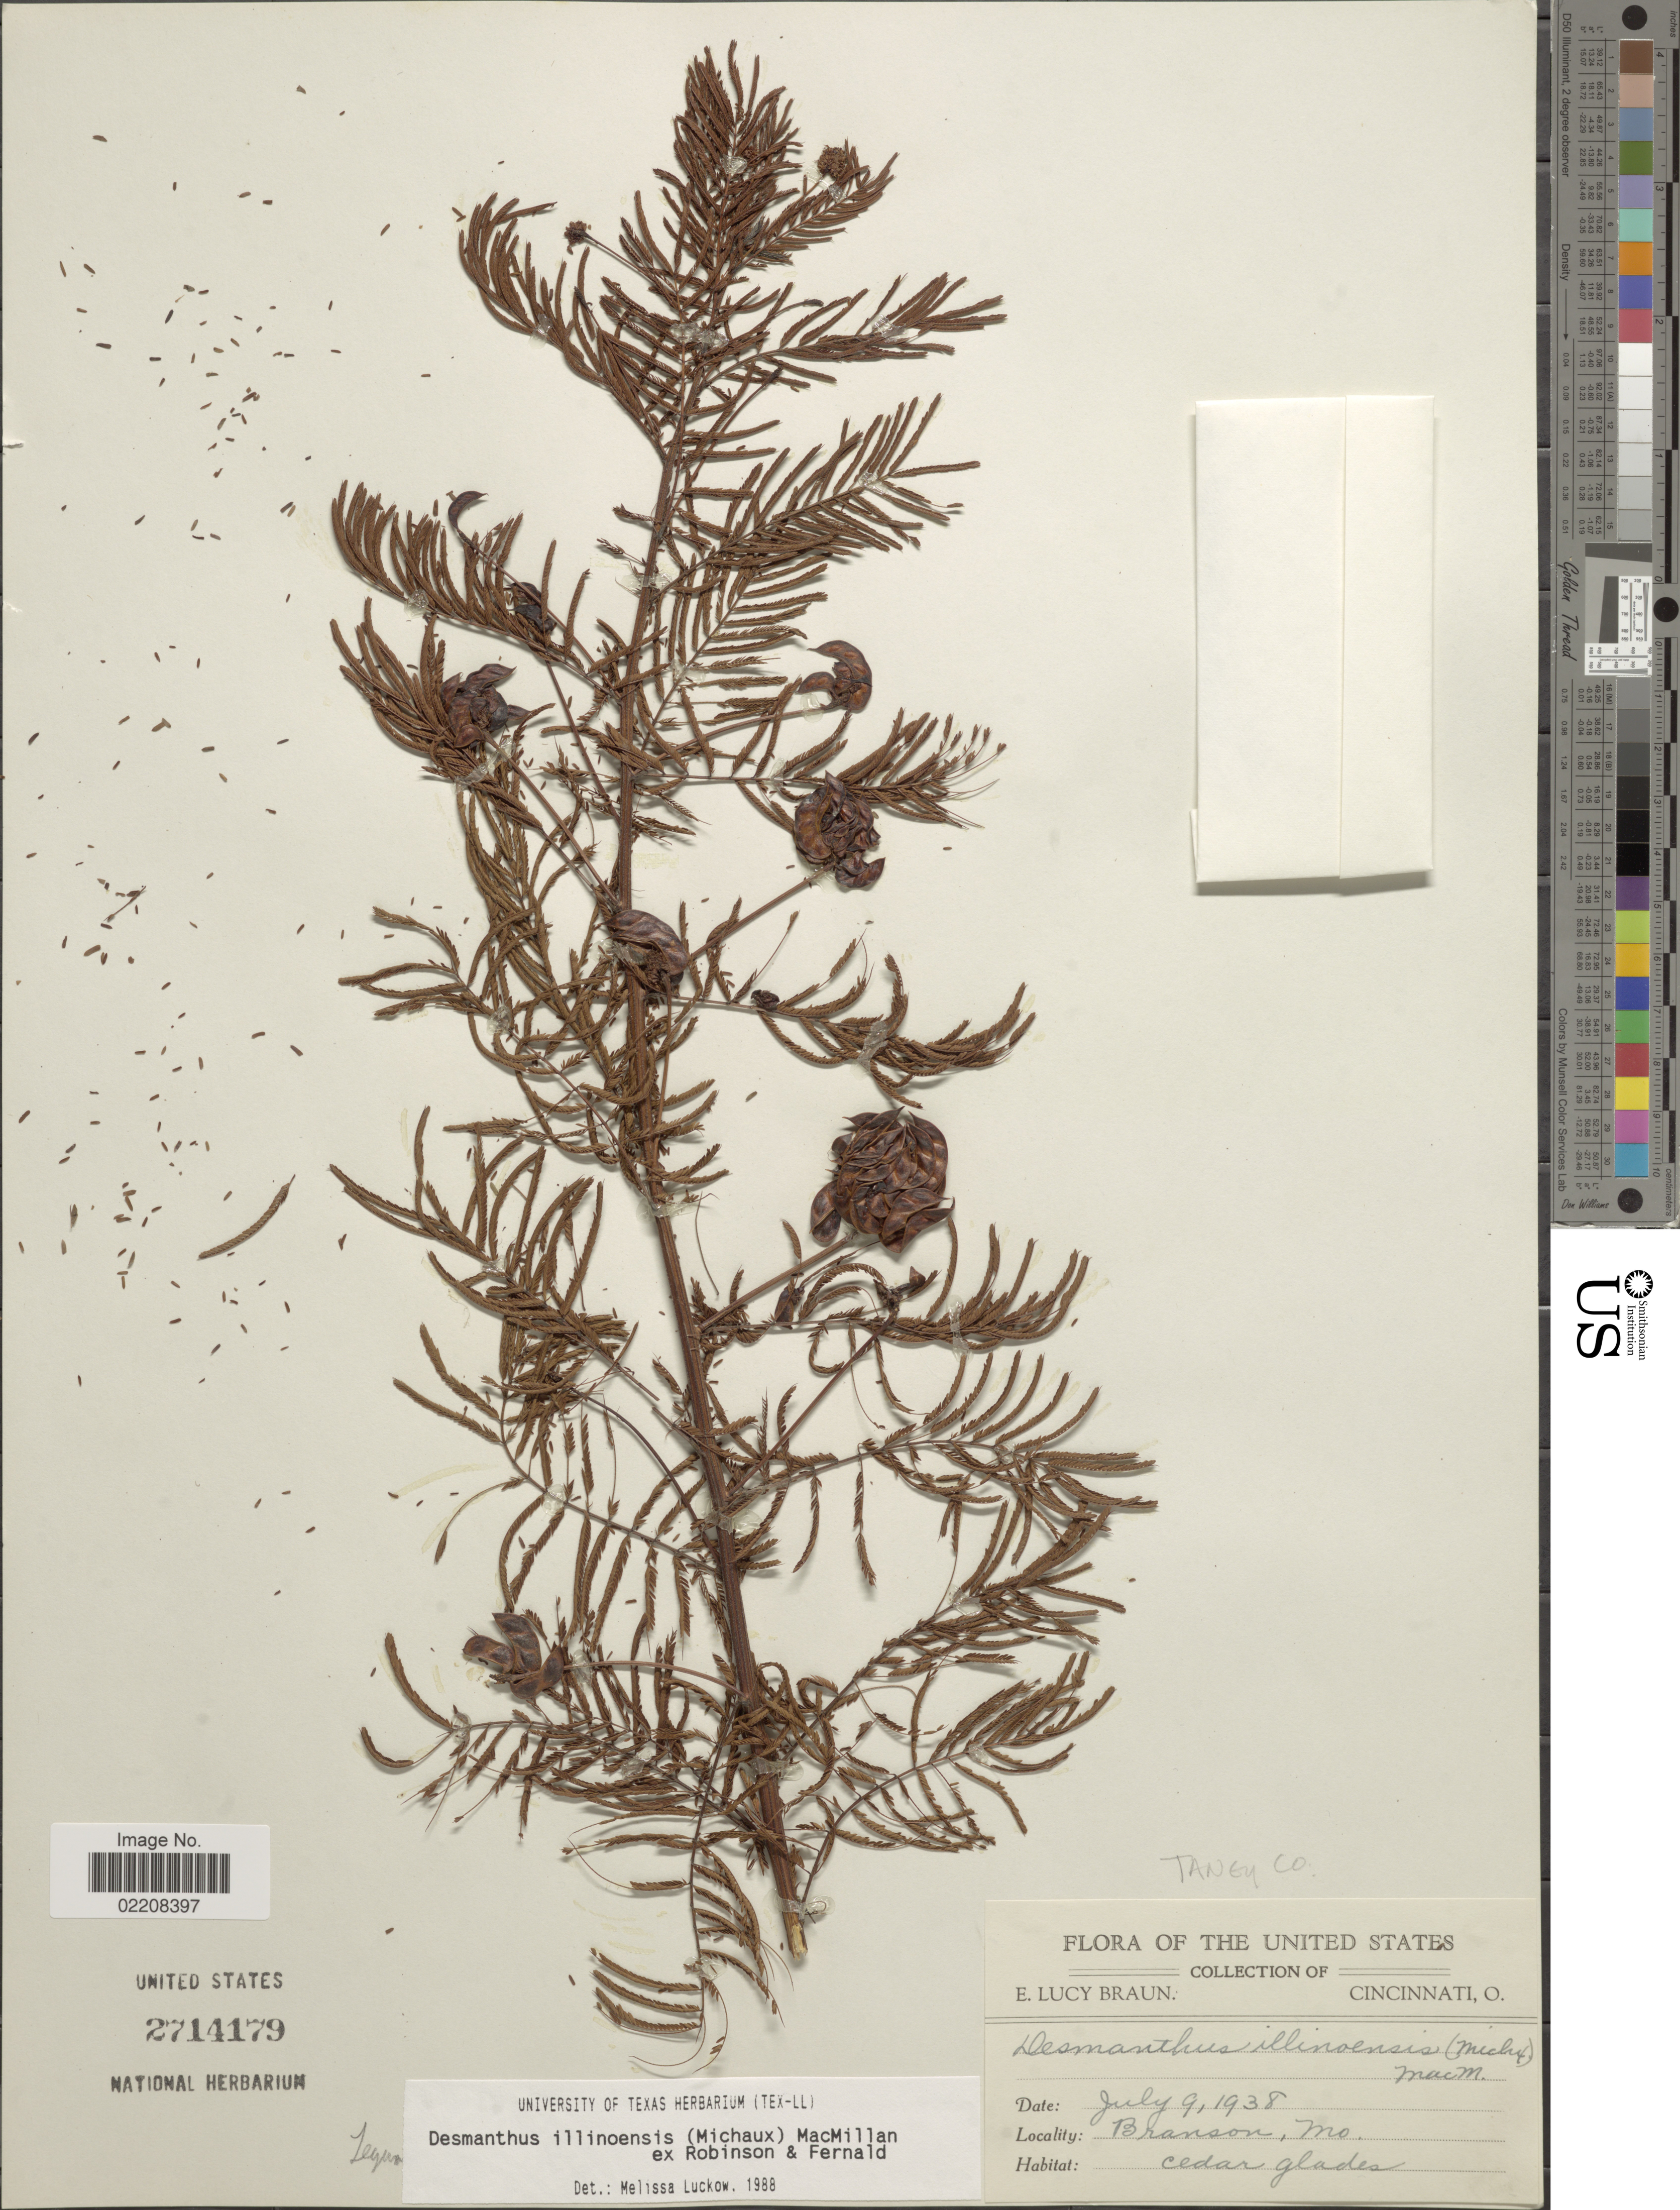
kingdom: Plantae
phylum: Tracheophyta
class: Magnoliopsida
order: Fabales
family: Fabaceae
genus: Desmanthus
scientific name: Desmanthus illinoensis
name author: (Michx.) MacMill.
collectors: E. L. Braun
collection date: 1938-07-09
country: United States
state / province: Missouri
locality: Branson, Mo. Taney Co.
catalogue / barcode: US 2714179